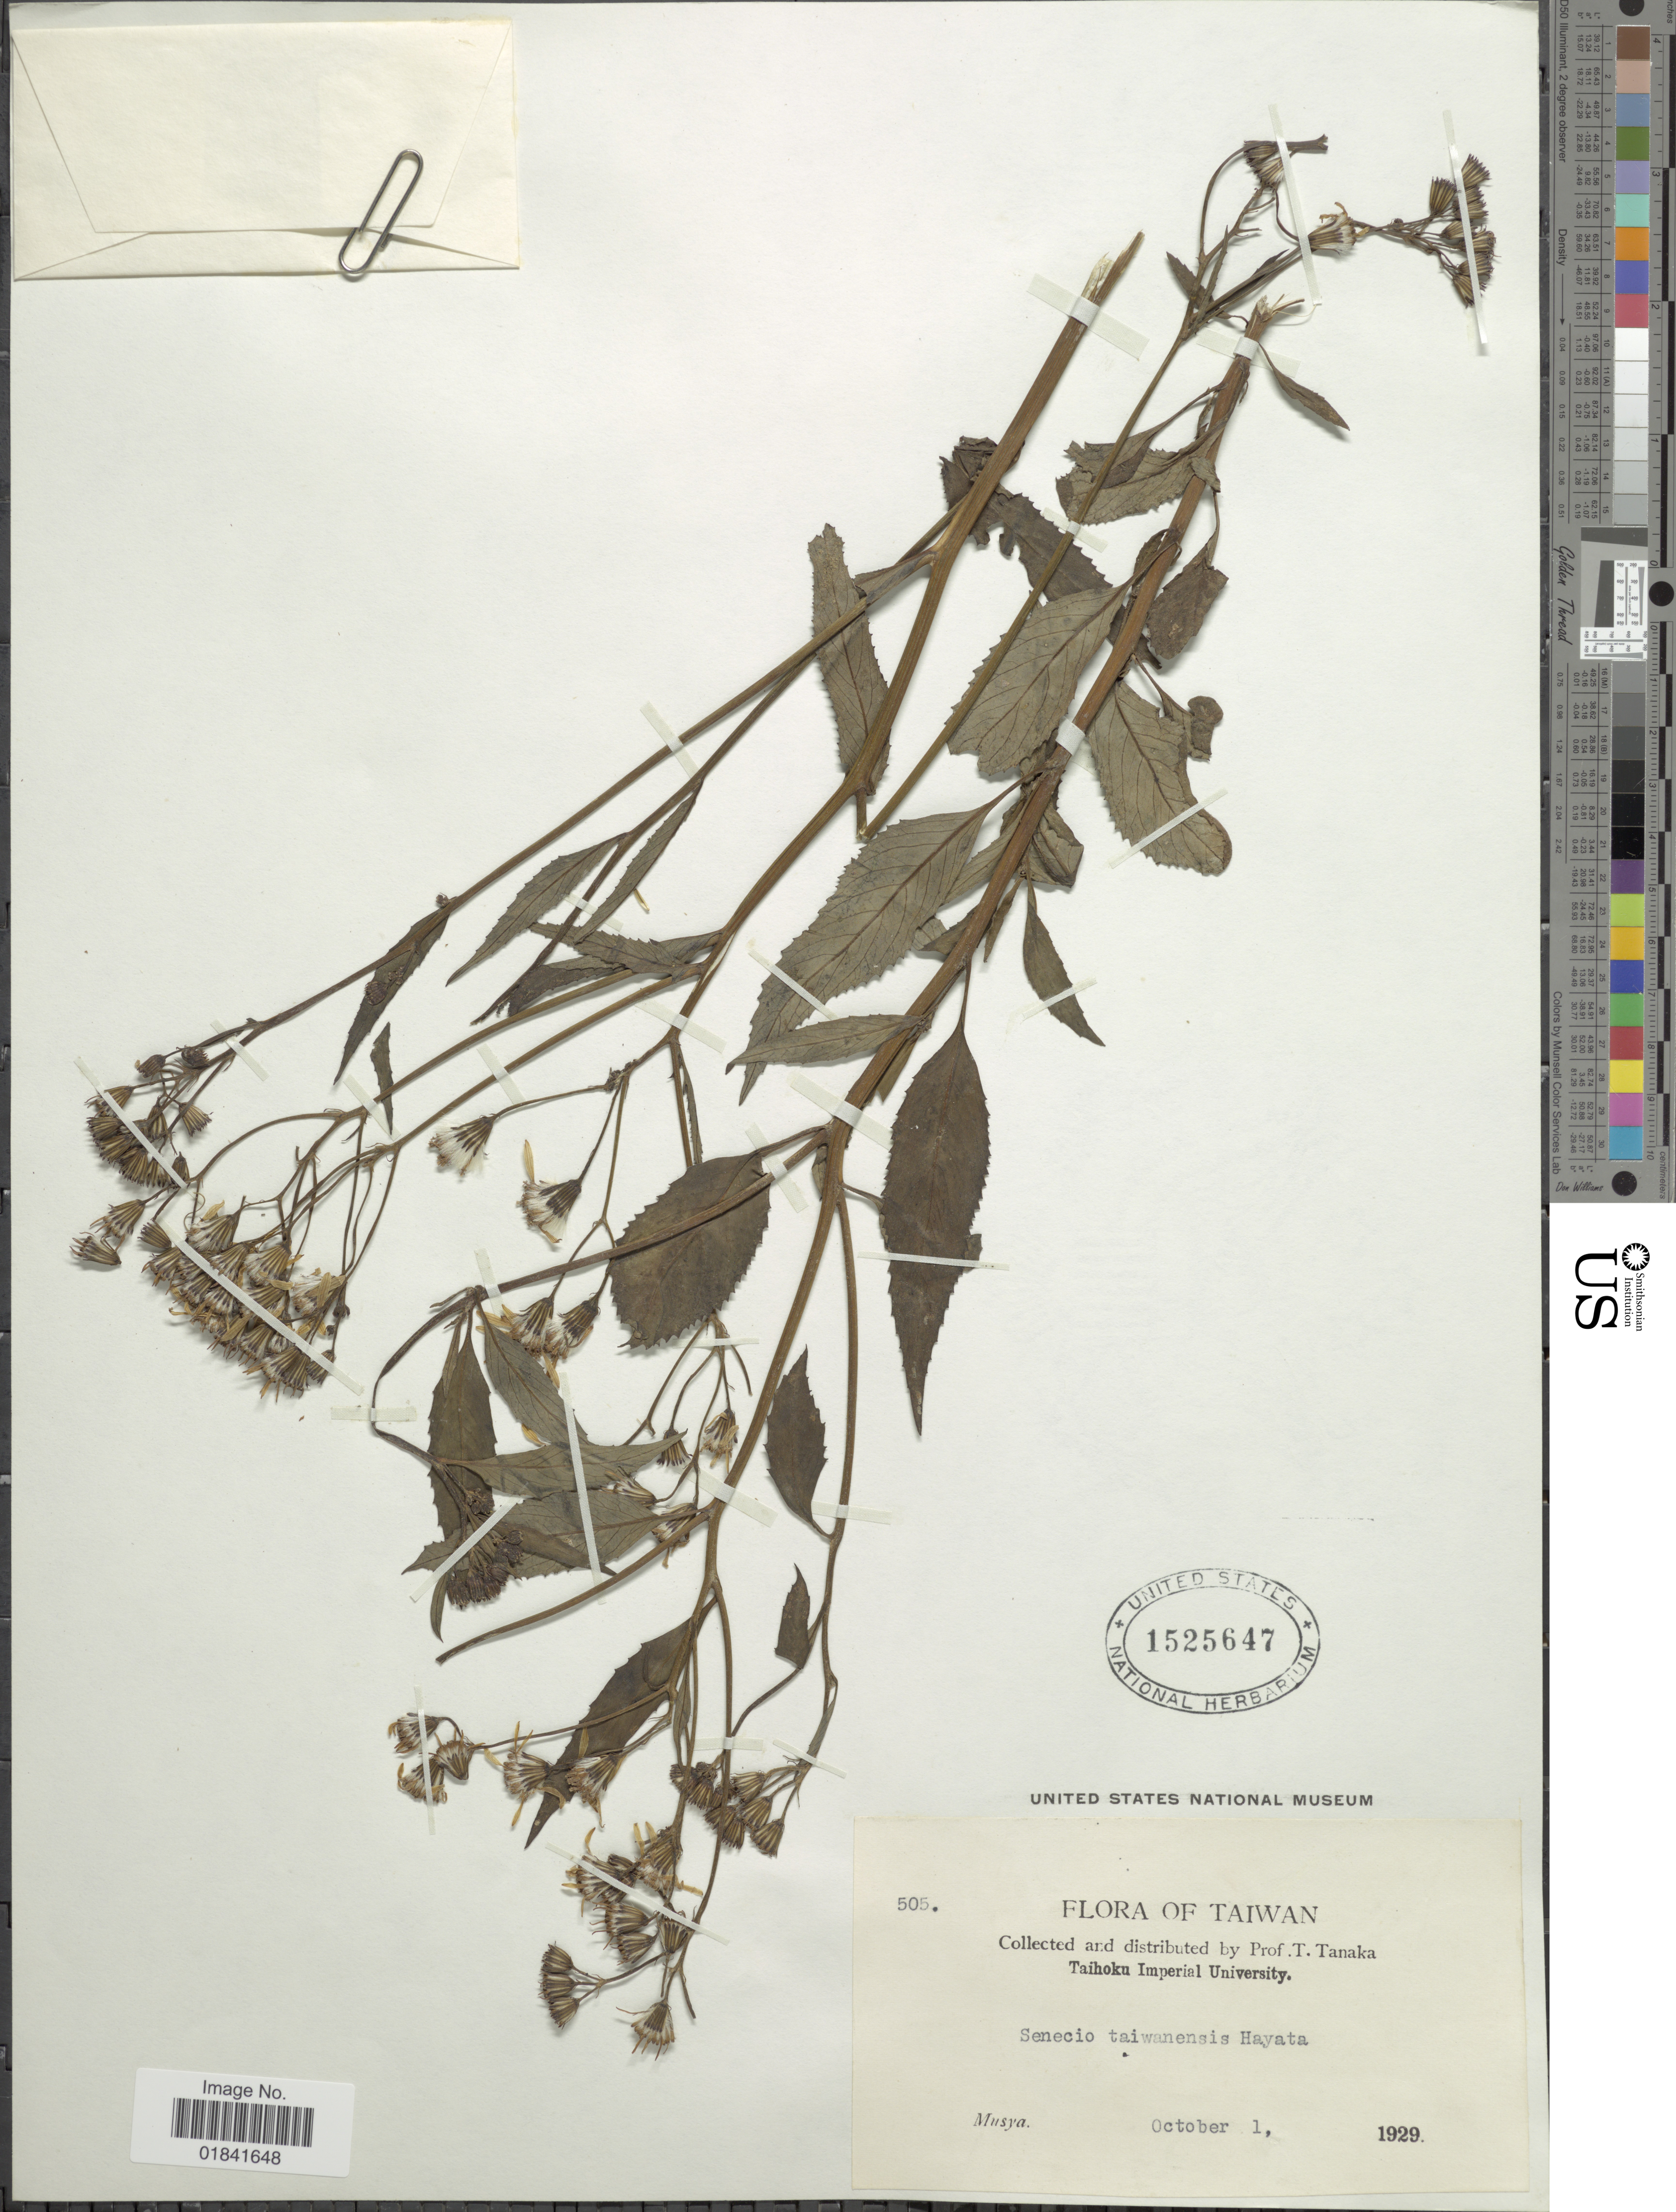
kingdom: Plantae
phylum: Tracheophyta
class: Magnoliopsida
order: Asterales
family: Asteraceae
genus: Senecio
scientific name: Senecio taiwanensis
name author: Hayata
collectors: T. Tanaka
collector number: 505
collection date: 1929-10-01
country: Taiwan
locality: Musya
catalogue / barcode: US 1525647